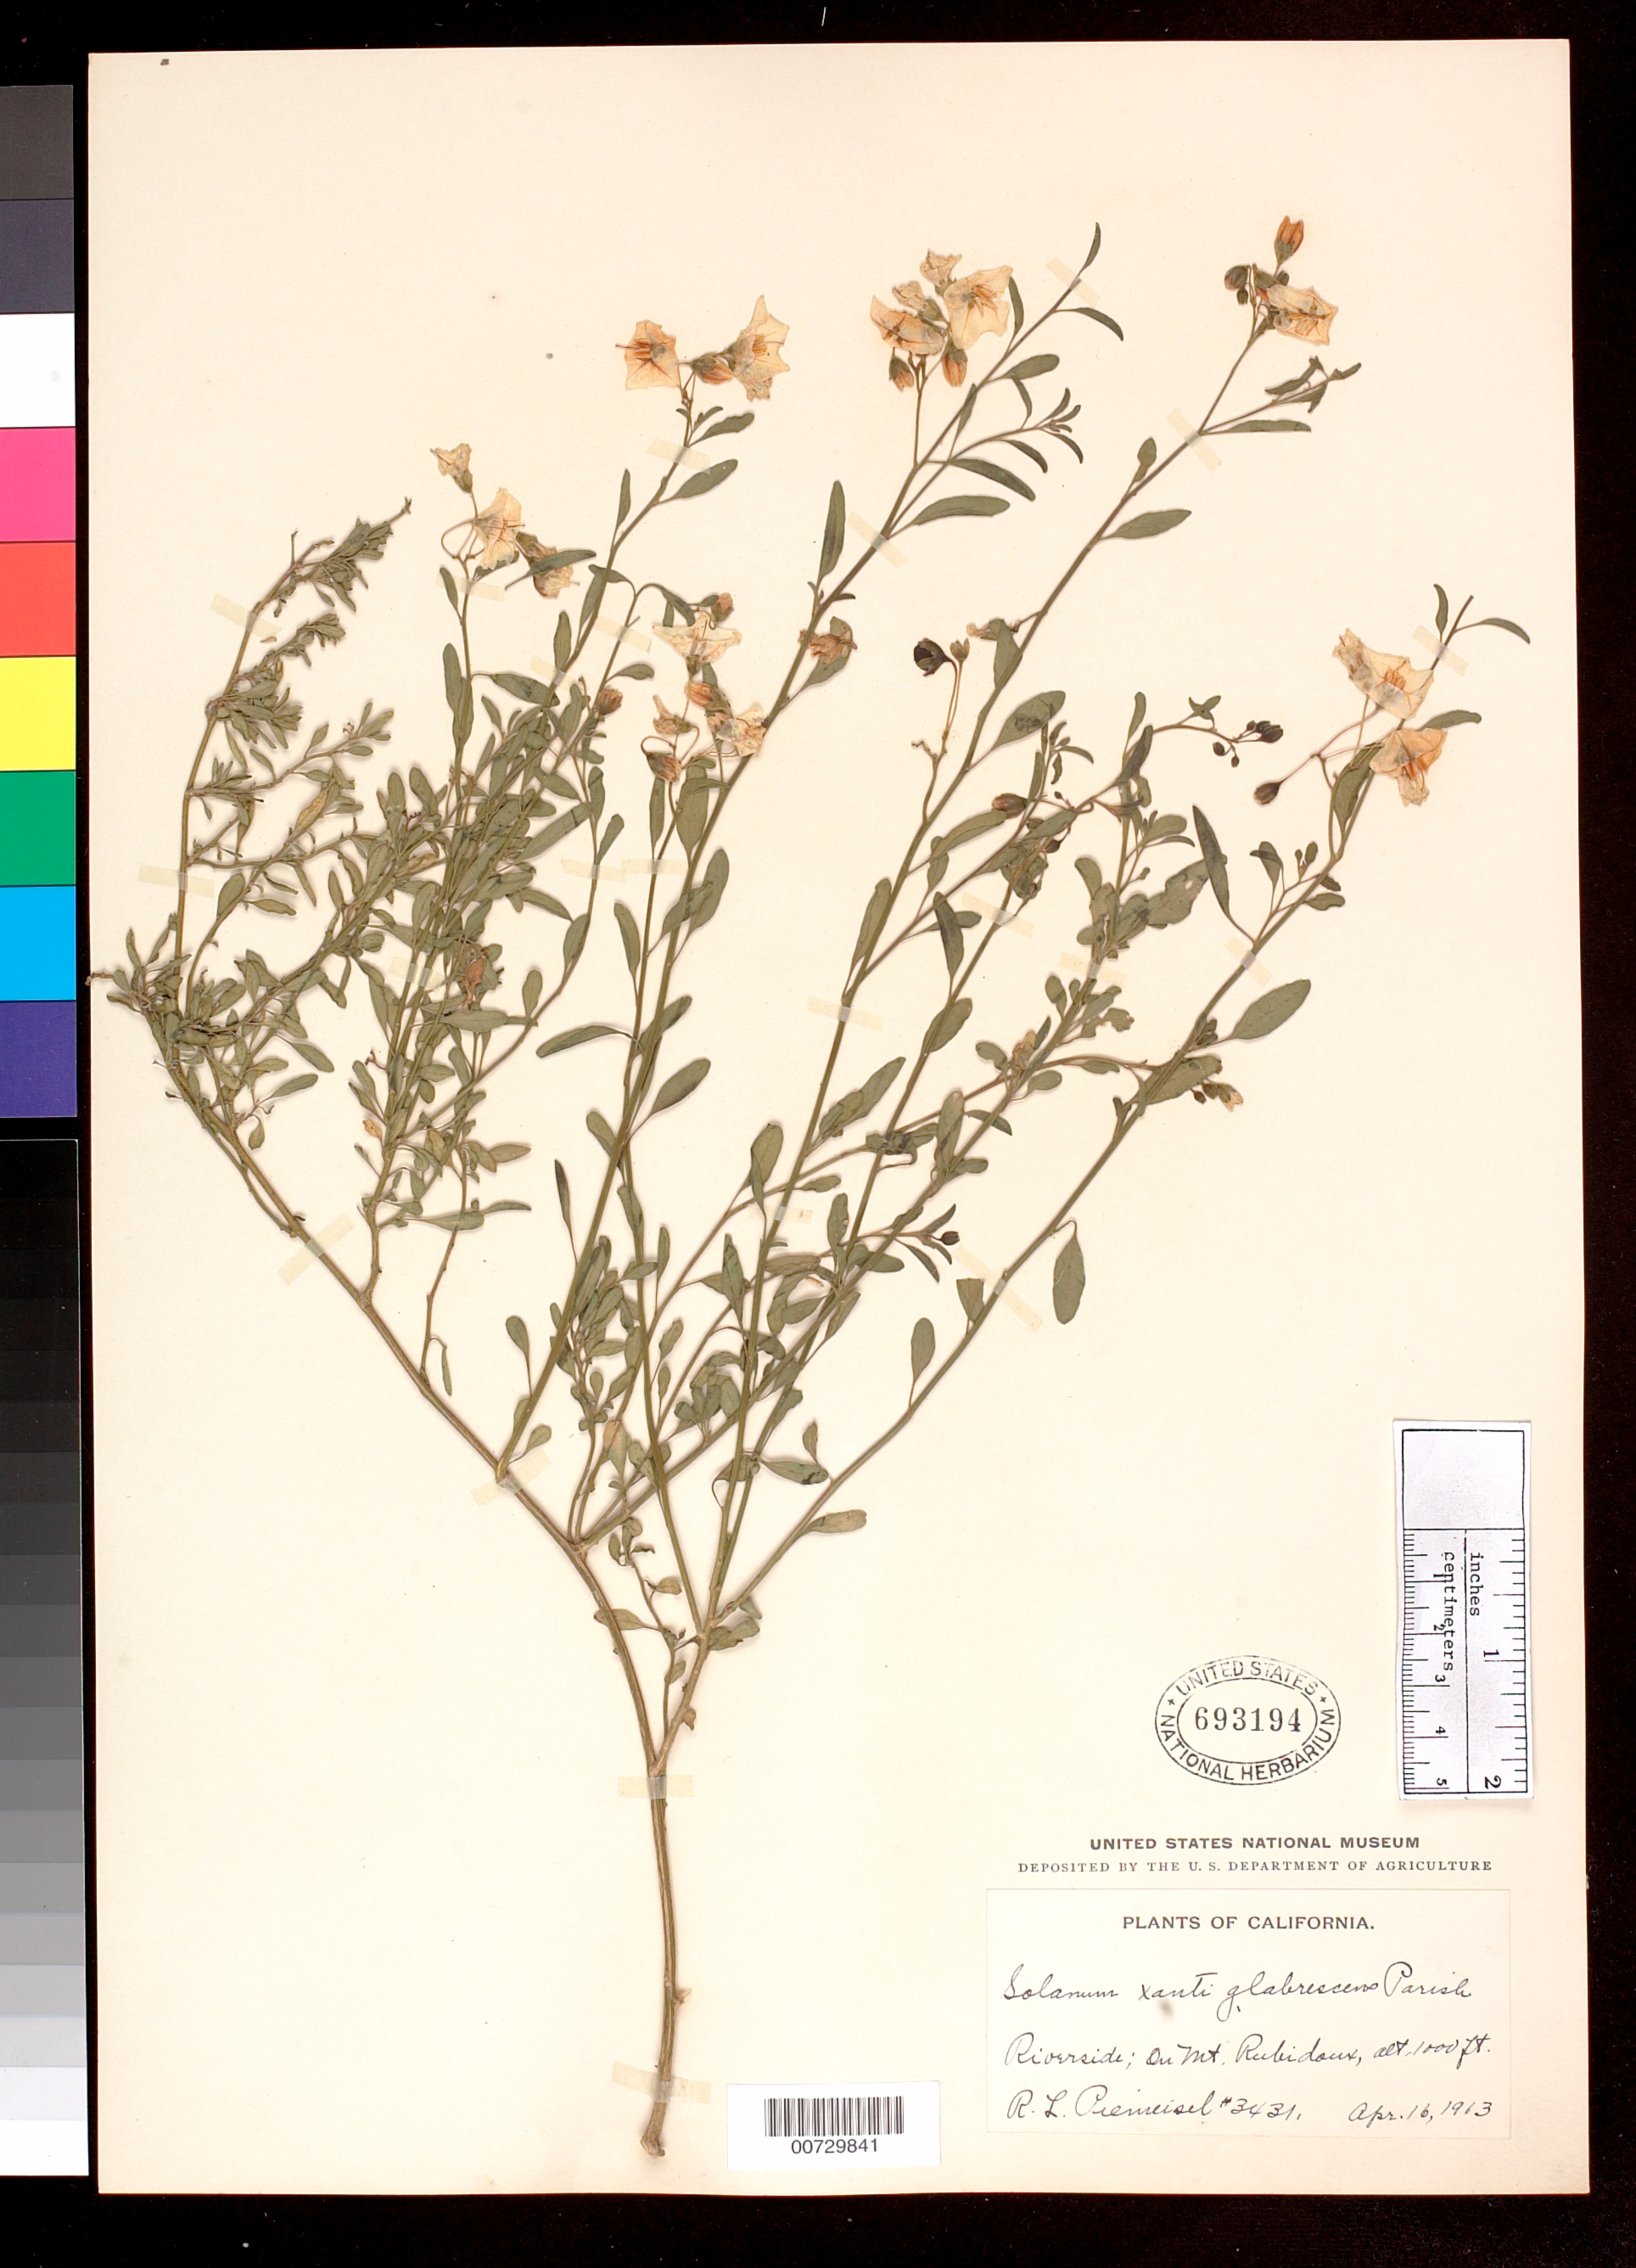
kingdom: Plantae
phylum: Tracheophyta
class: Magnoliopsida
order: Solanales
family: Solanaceae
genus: Solanum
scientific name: Solanum xanti var. glabrescens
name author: Parish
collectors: R. L. Piemeisel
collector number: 3431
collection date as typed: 16 Apr 1913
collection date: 1913-04-16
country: United States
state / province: California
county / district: Riverside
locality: Mt. Rubidoux.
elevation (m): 305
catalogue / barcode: US 693194